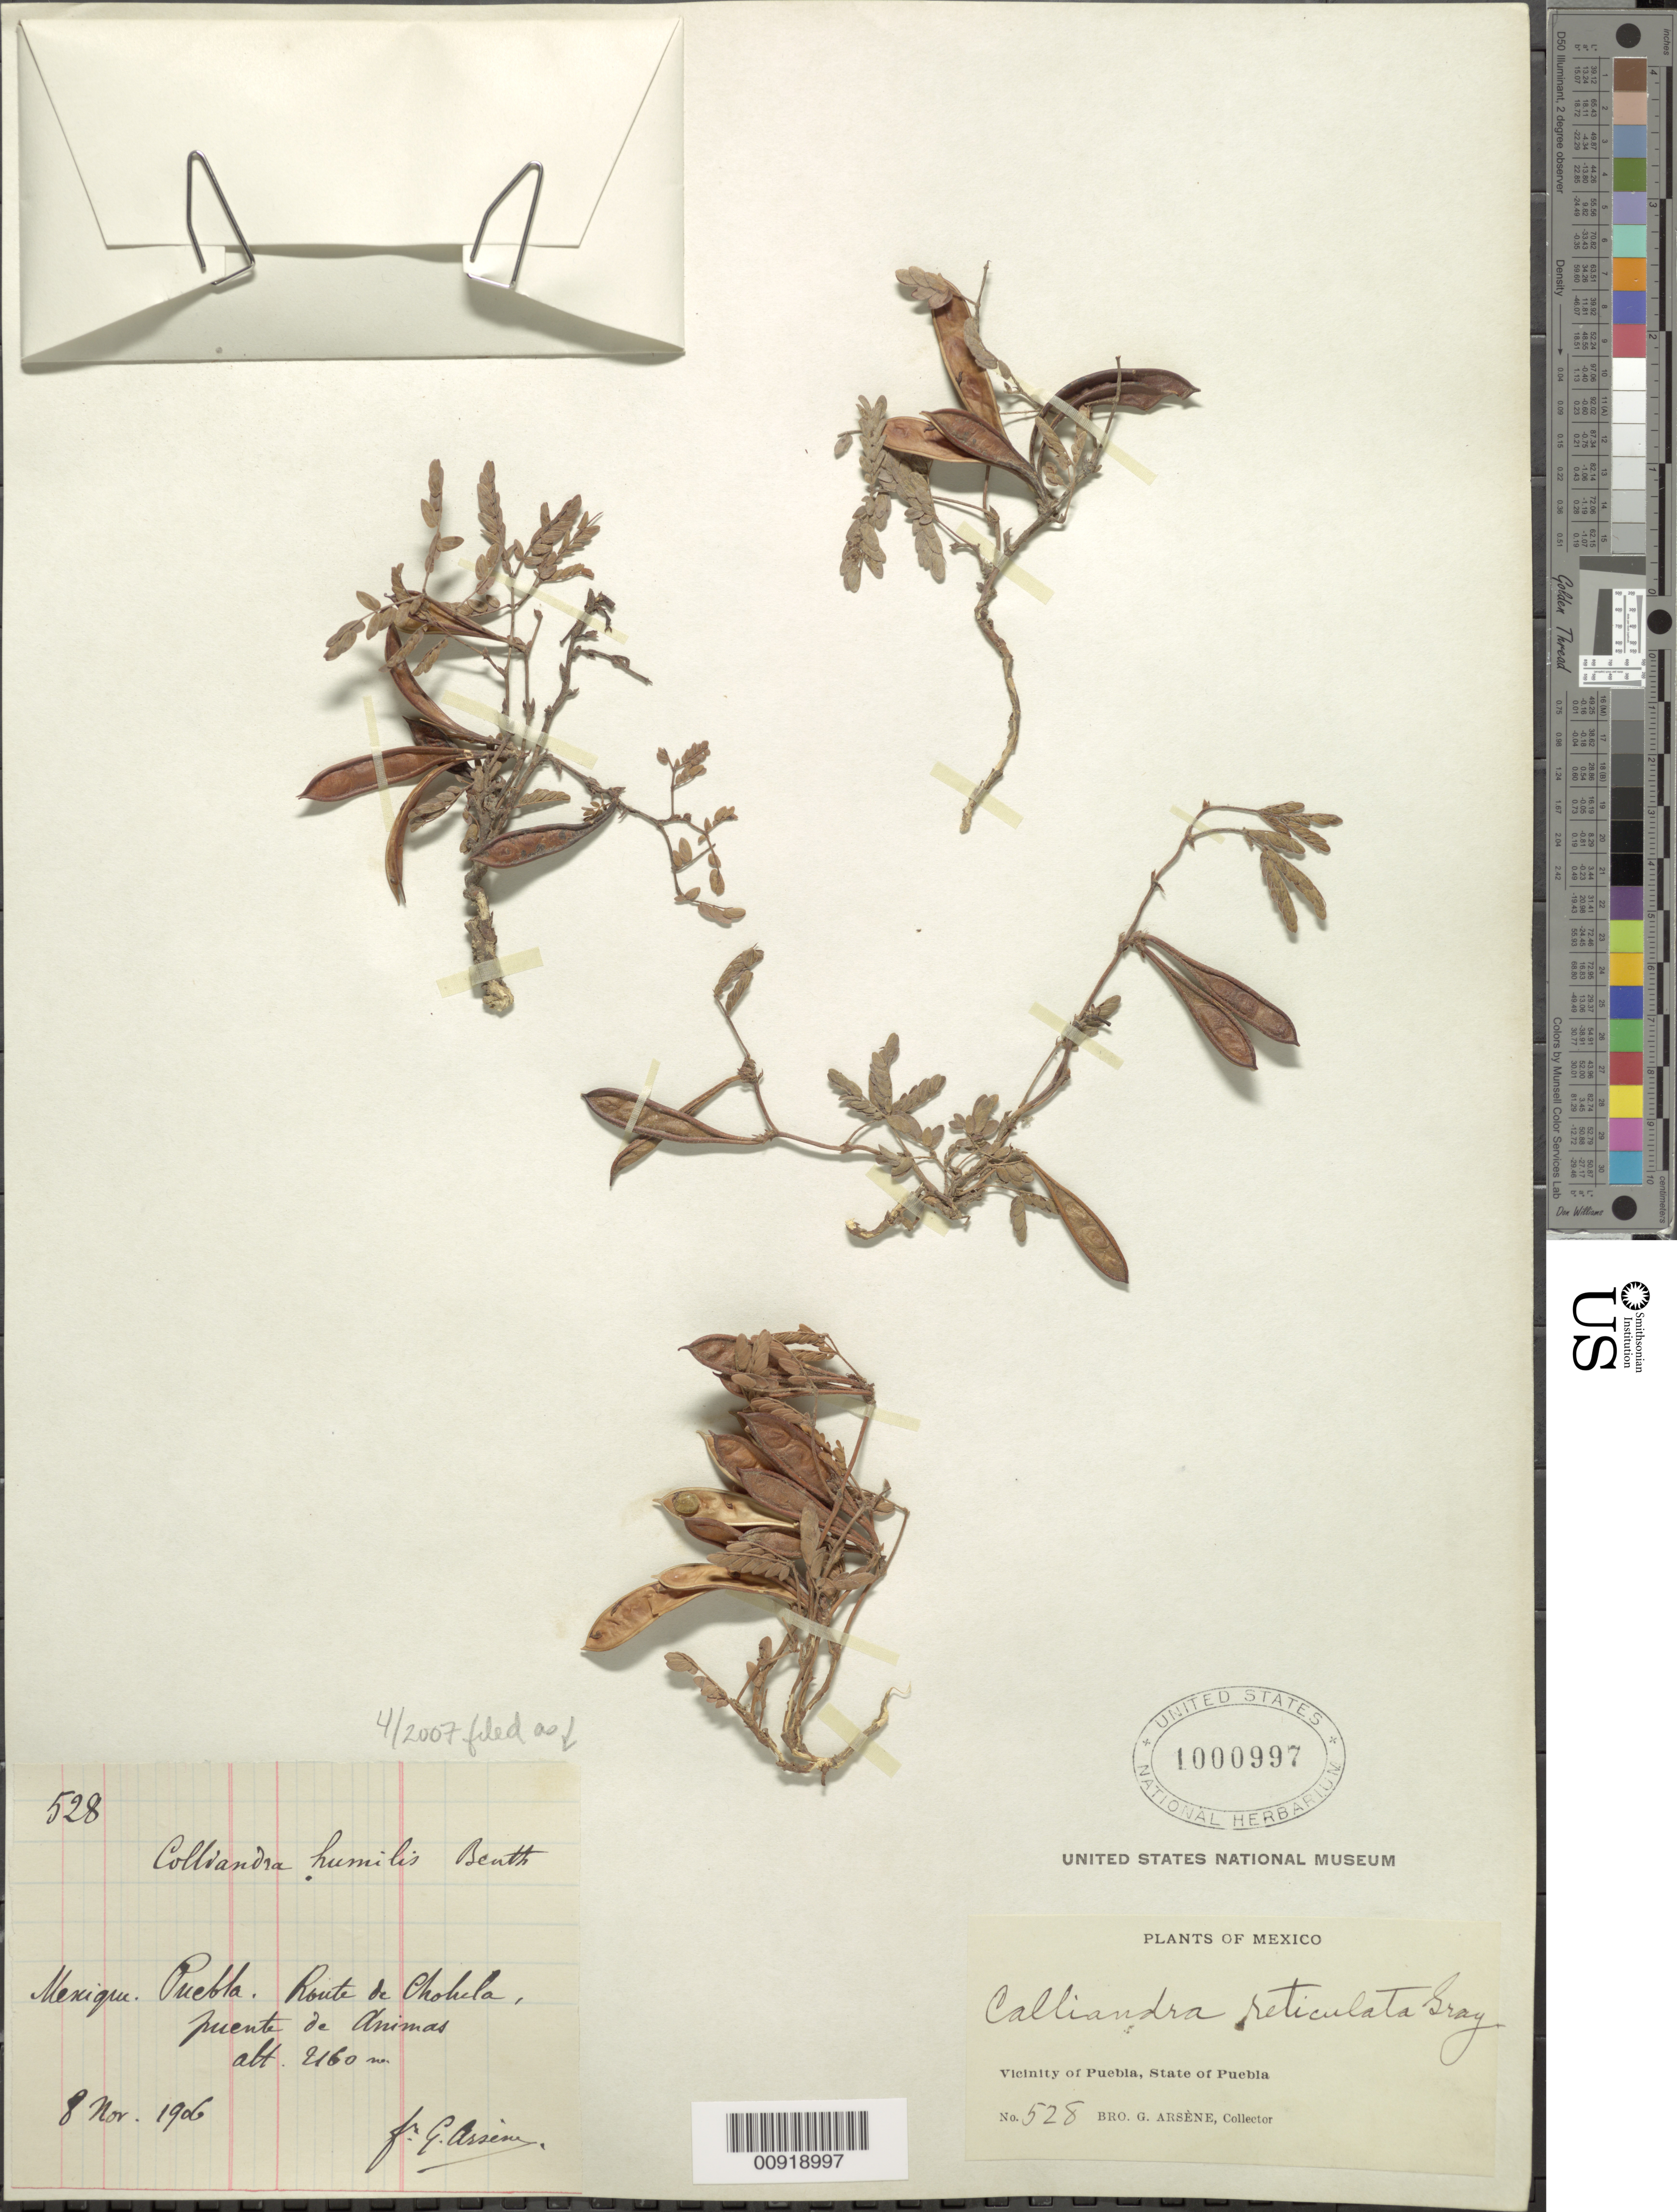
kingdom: Plantae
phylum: Tracheophyta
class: Magnoliopsida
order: Fabales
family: Fabaceae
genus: Calliandra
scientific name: Calliandra humilis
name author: Benth.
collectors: Bro. G. Arsène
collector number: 528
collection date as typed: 08 Nov 1906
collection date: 1906-11-08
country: Mexico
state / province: Puebla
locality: Puebla. Route de Cholula, Puente de Animas. Vicinity of Puebla, State of Puebla.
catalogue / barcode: US 1000997